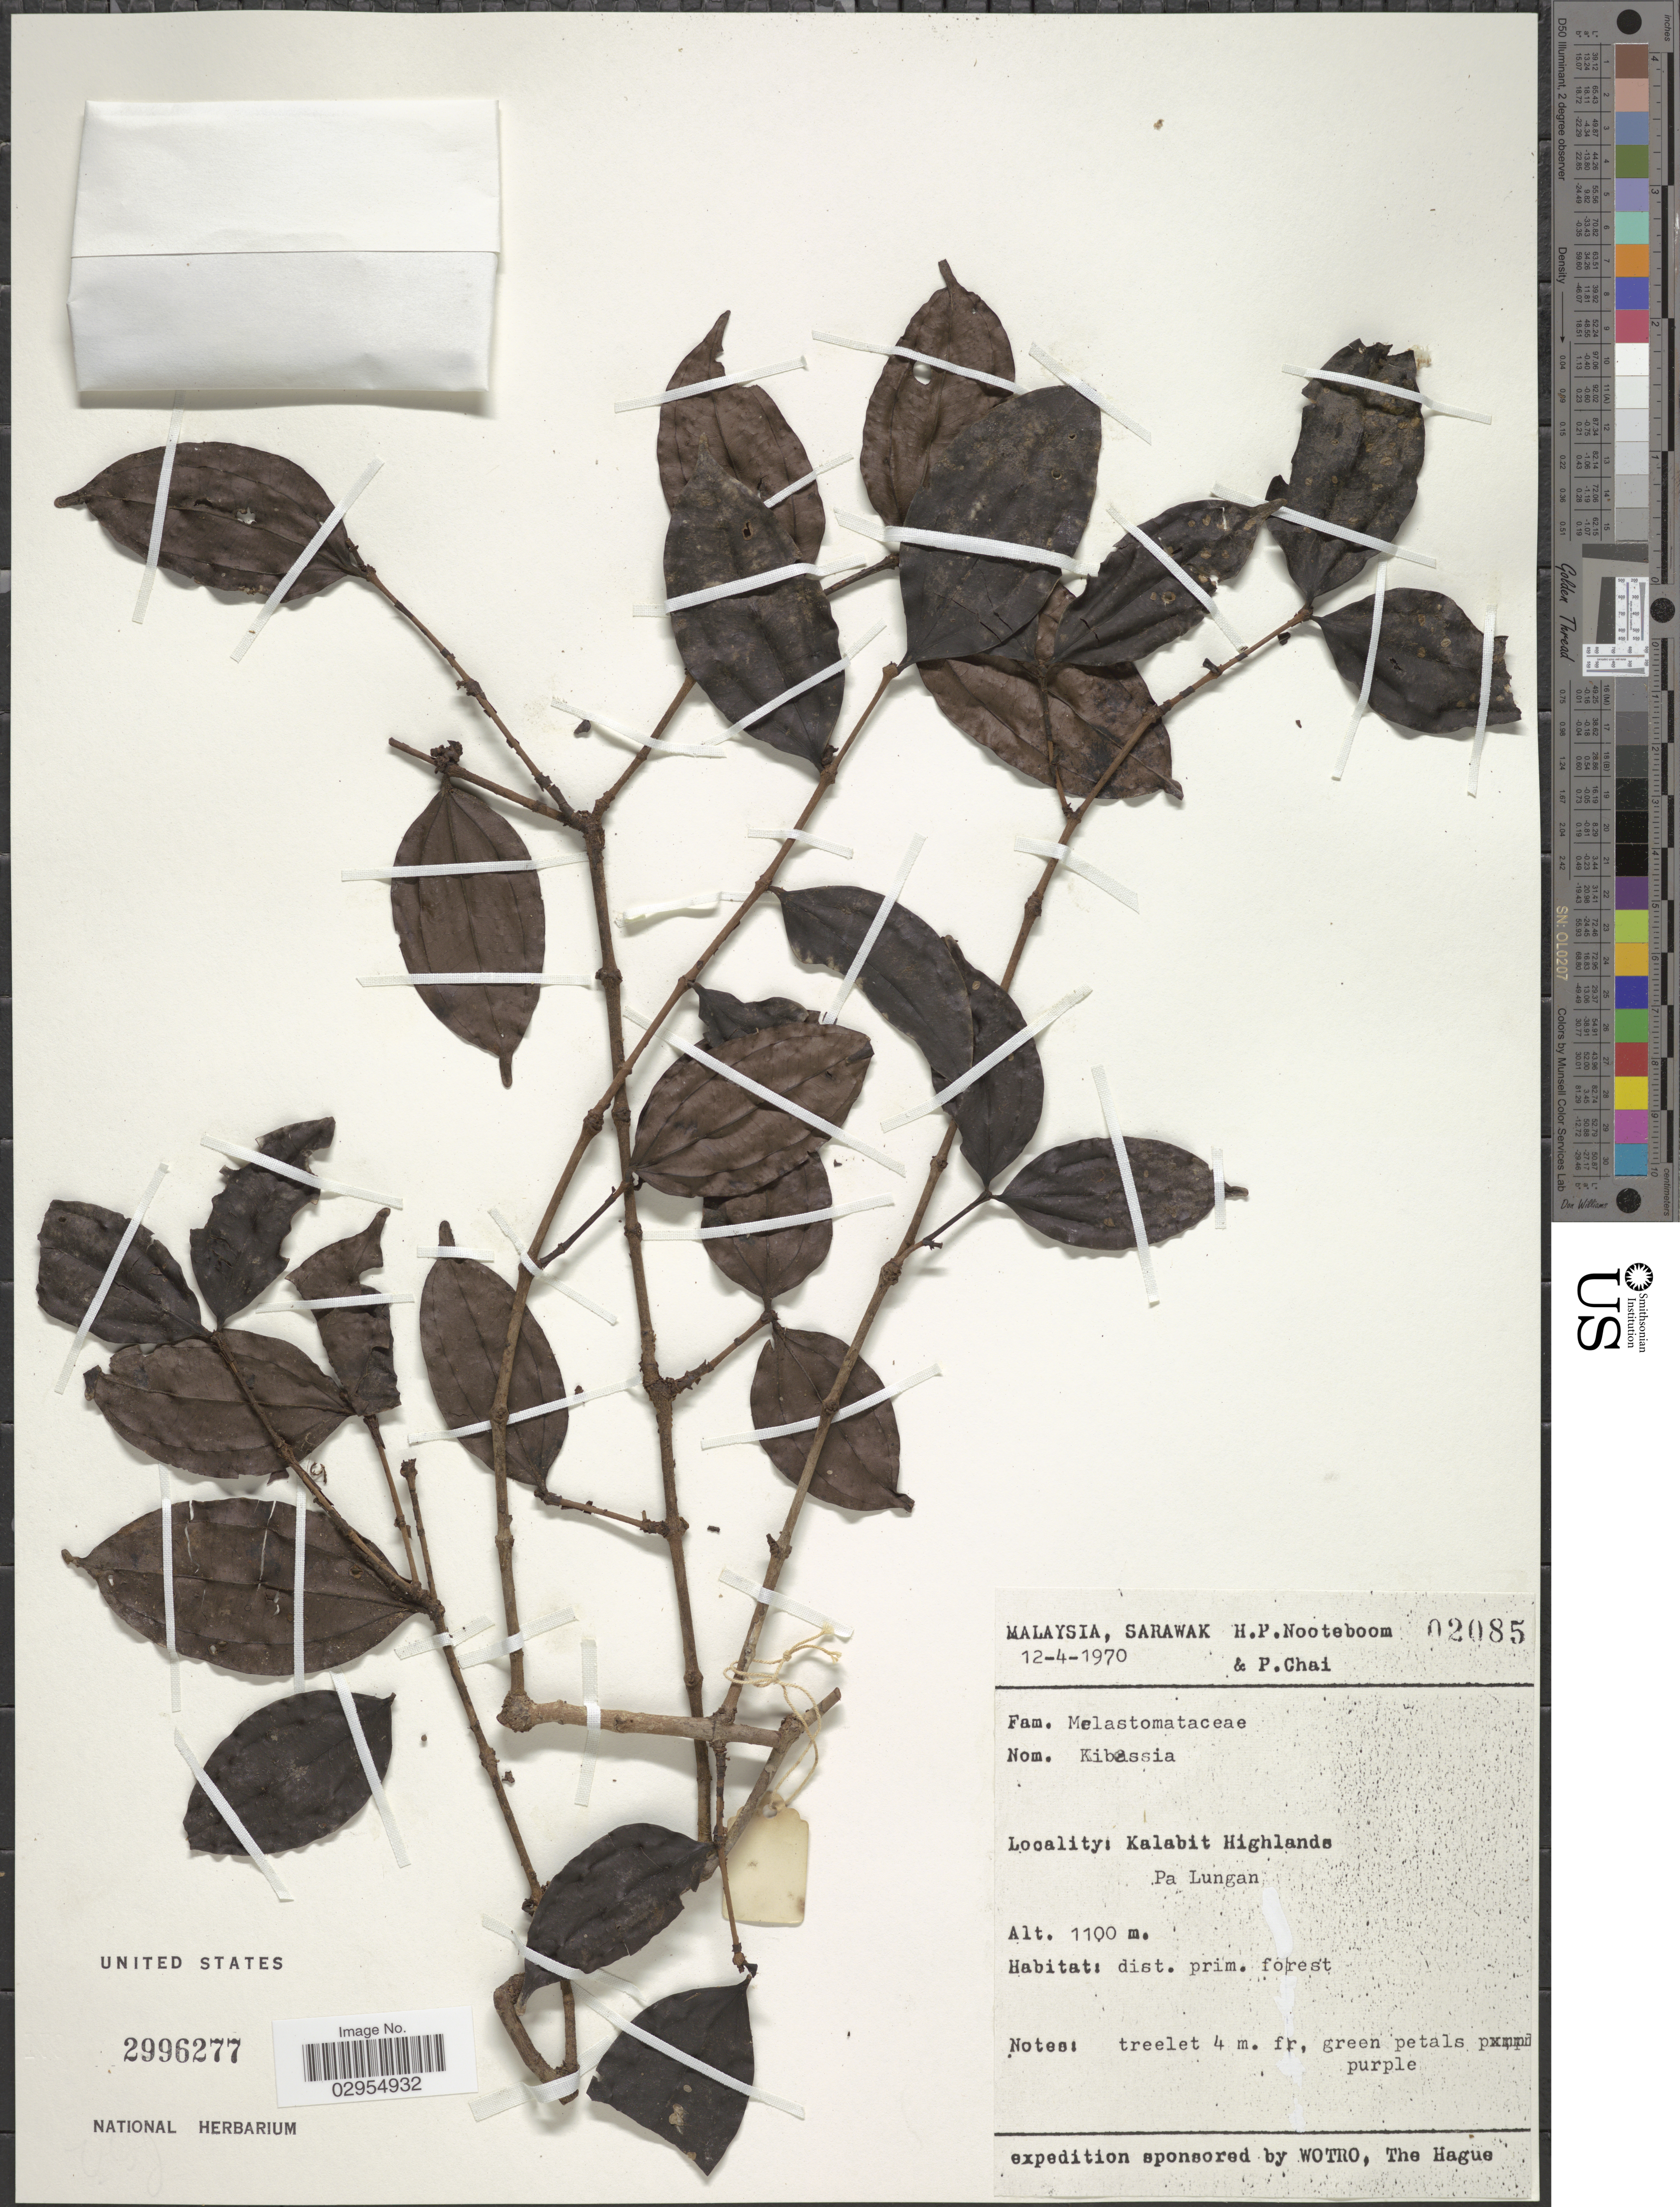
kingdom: Plantae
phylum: Tracheophyta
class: Magnoliopsida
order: Myrtales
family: Melastomataceae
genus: Pternandra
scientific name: Pternandra azurea var. azurea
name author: (Blume) Burkill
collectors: H. P. Nooteboom & P. Chai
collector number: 02085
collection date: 1970-04-12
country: Malaysia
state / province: Sarawak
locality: Kalabit Highlands, Pa Lungan.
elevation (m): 1100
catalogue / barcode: US 2996277